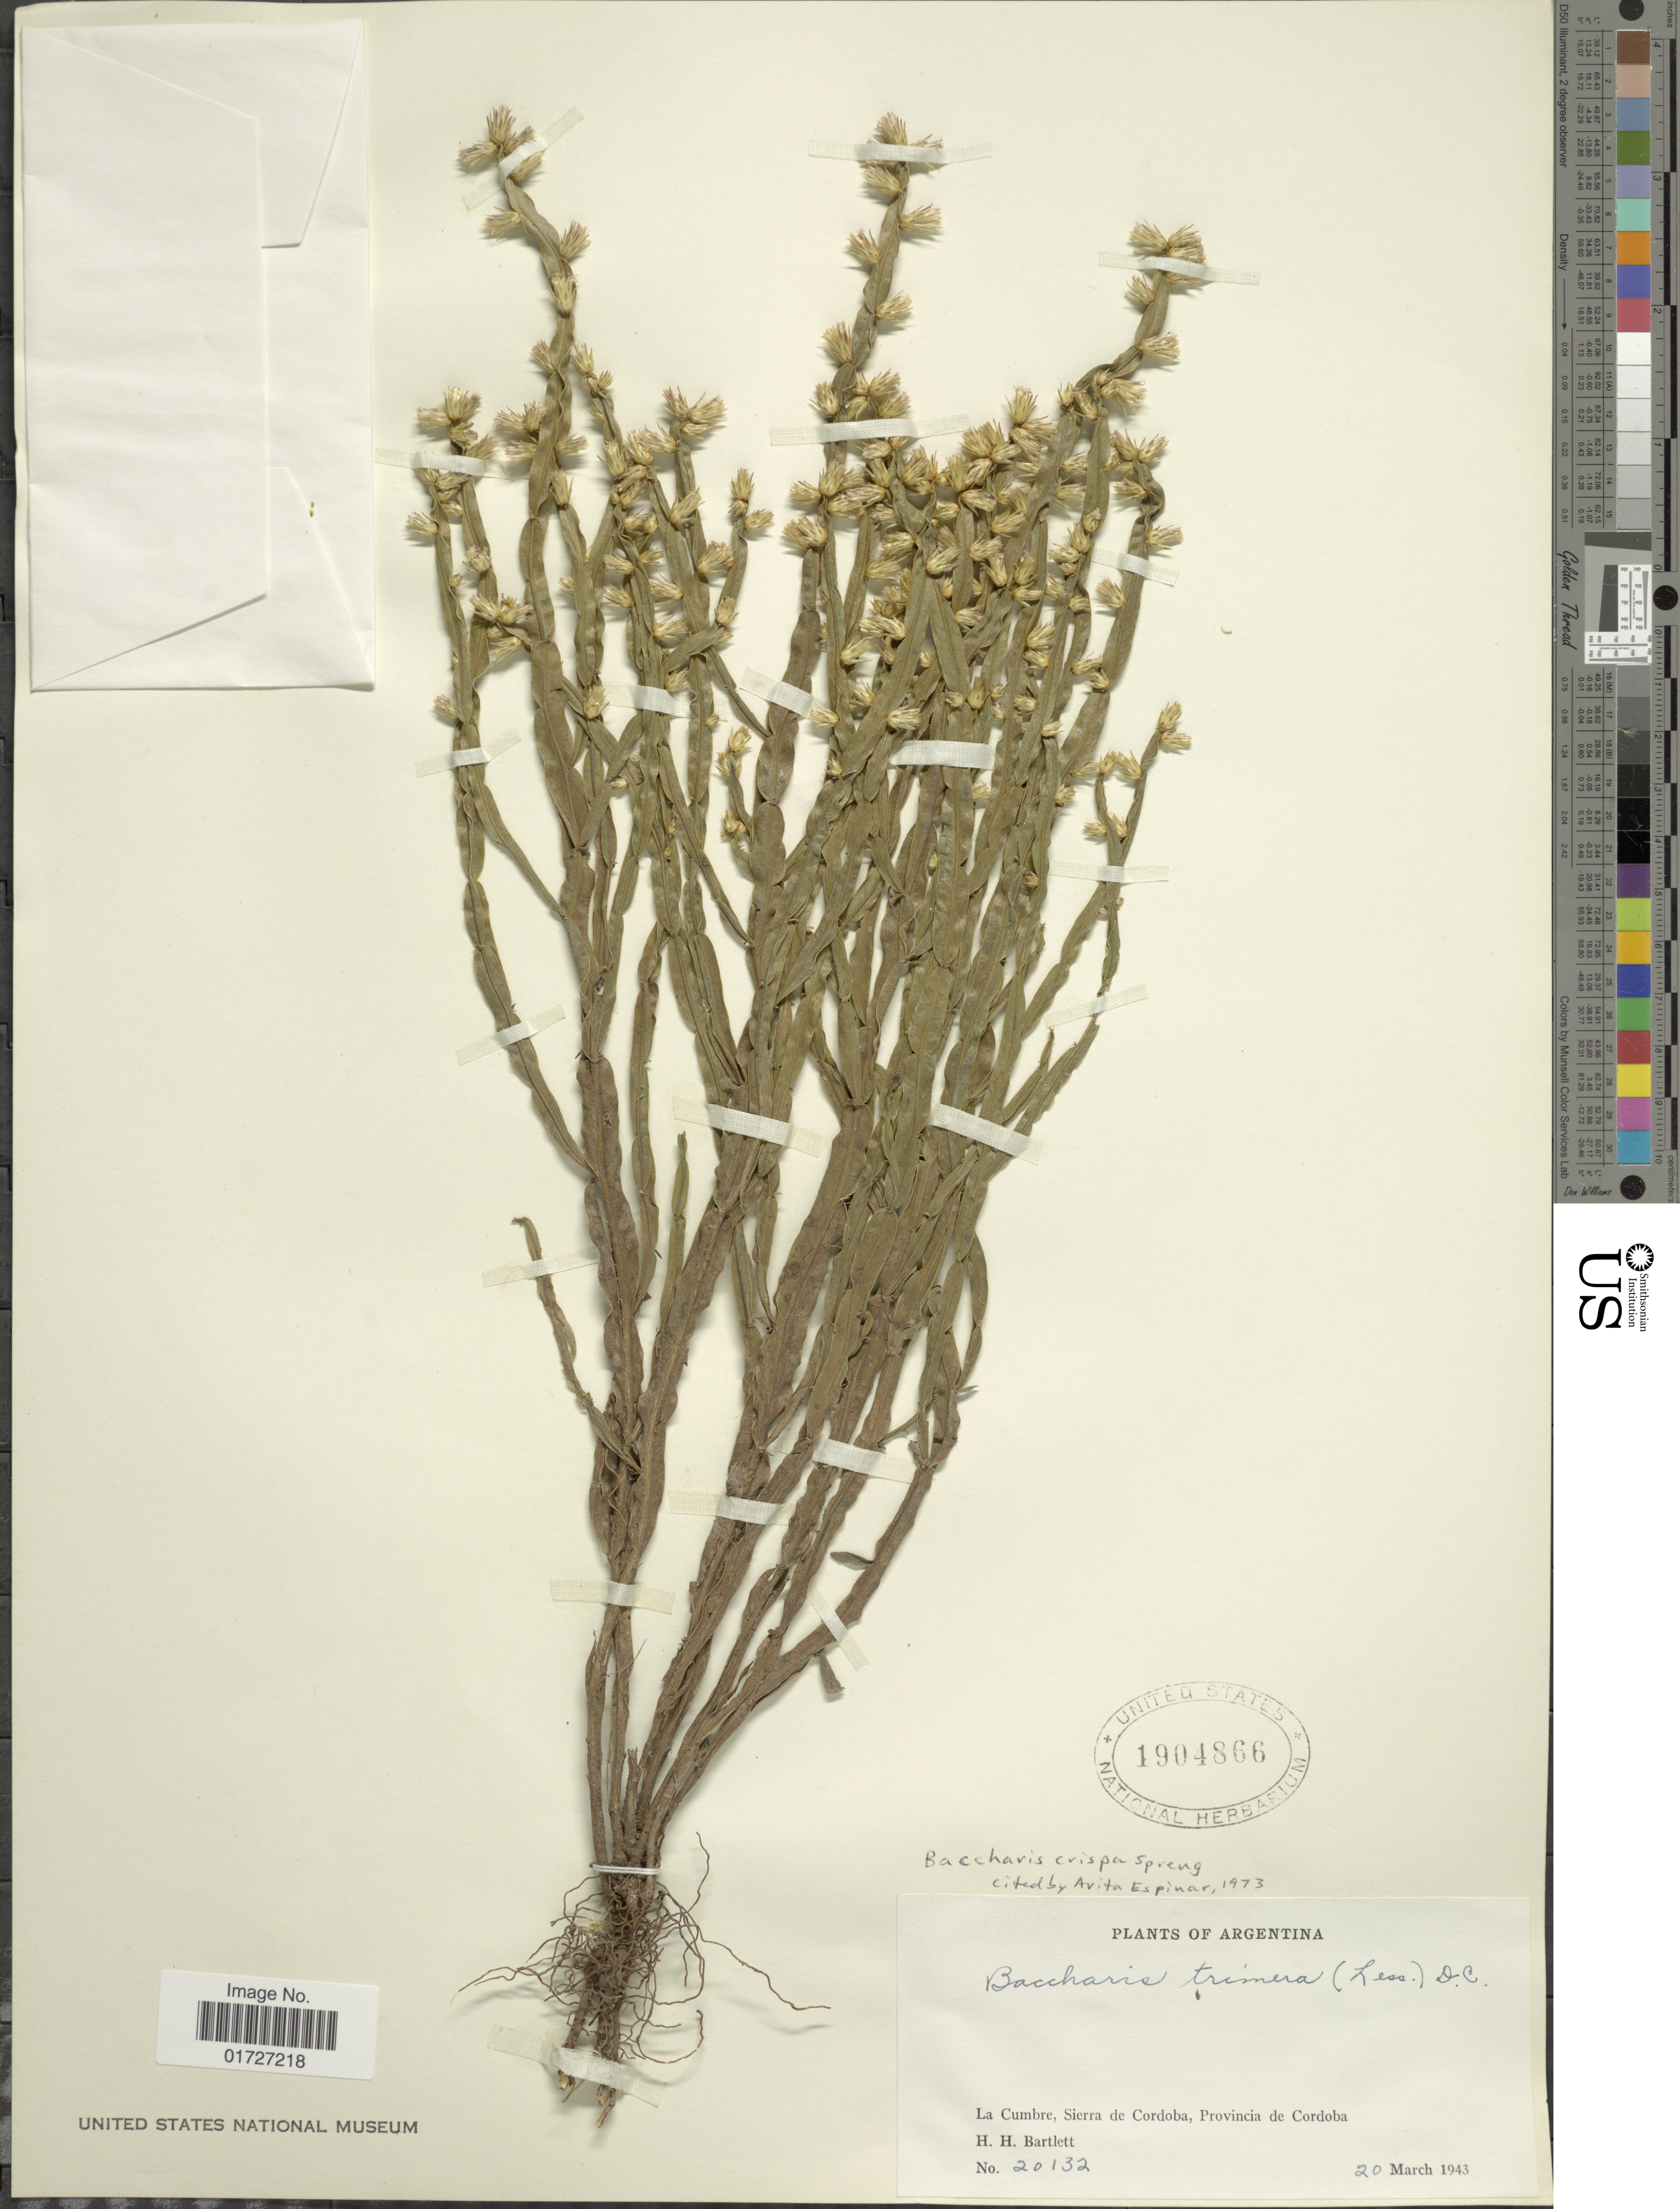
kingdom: Plantae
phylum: Tracheophyta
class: Magnoliopsida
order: Asterales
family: Asteraceae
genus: Baccharis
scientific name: Baccharis crispa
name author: Spreng.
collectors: H. H. Bartlett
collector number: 20132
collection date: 1943-03-20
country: Argentina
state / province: Cordoba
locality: La Cumbre, Sierra de Cordoba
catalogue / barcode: US 190486